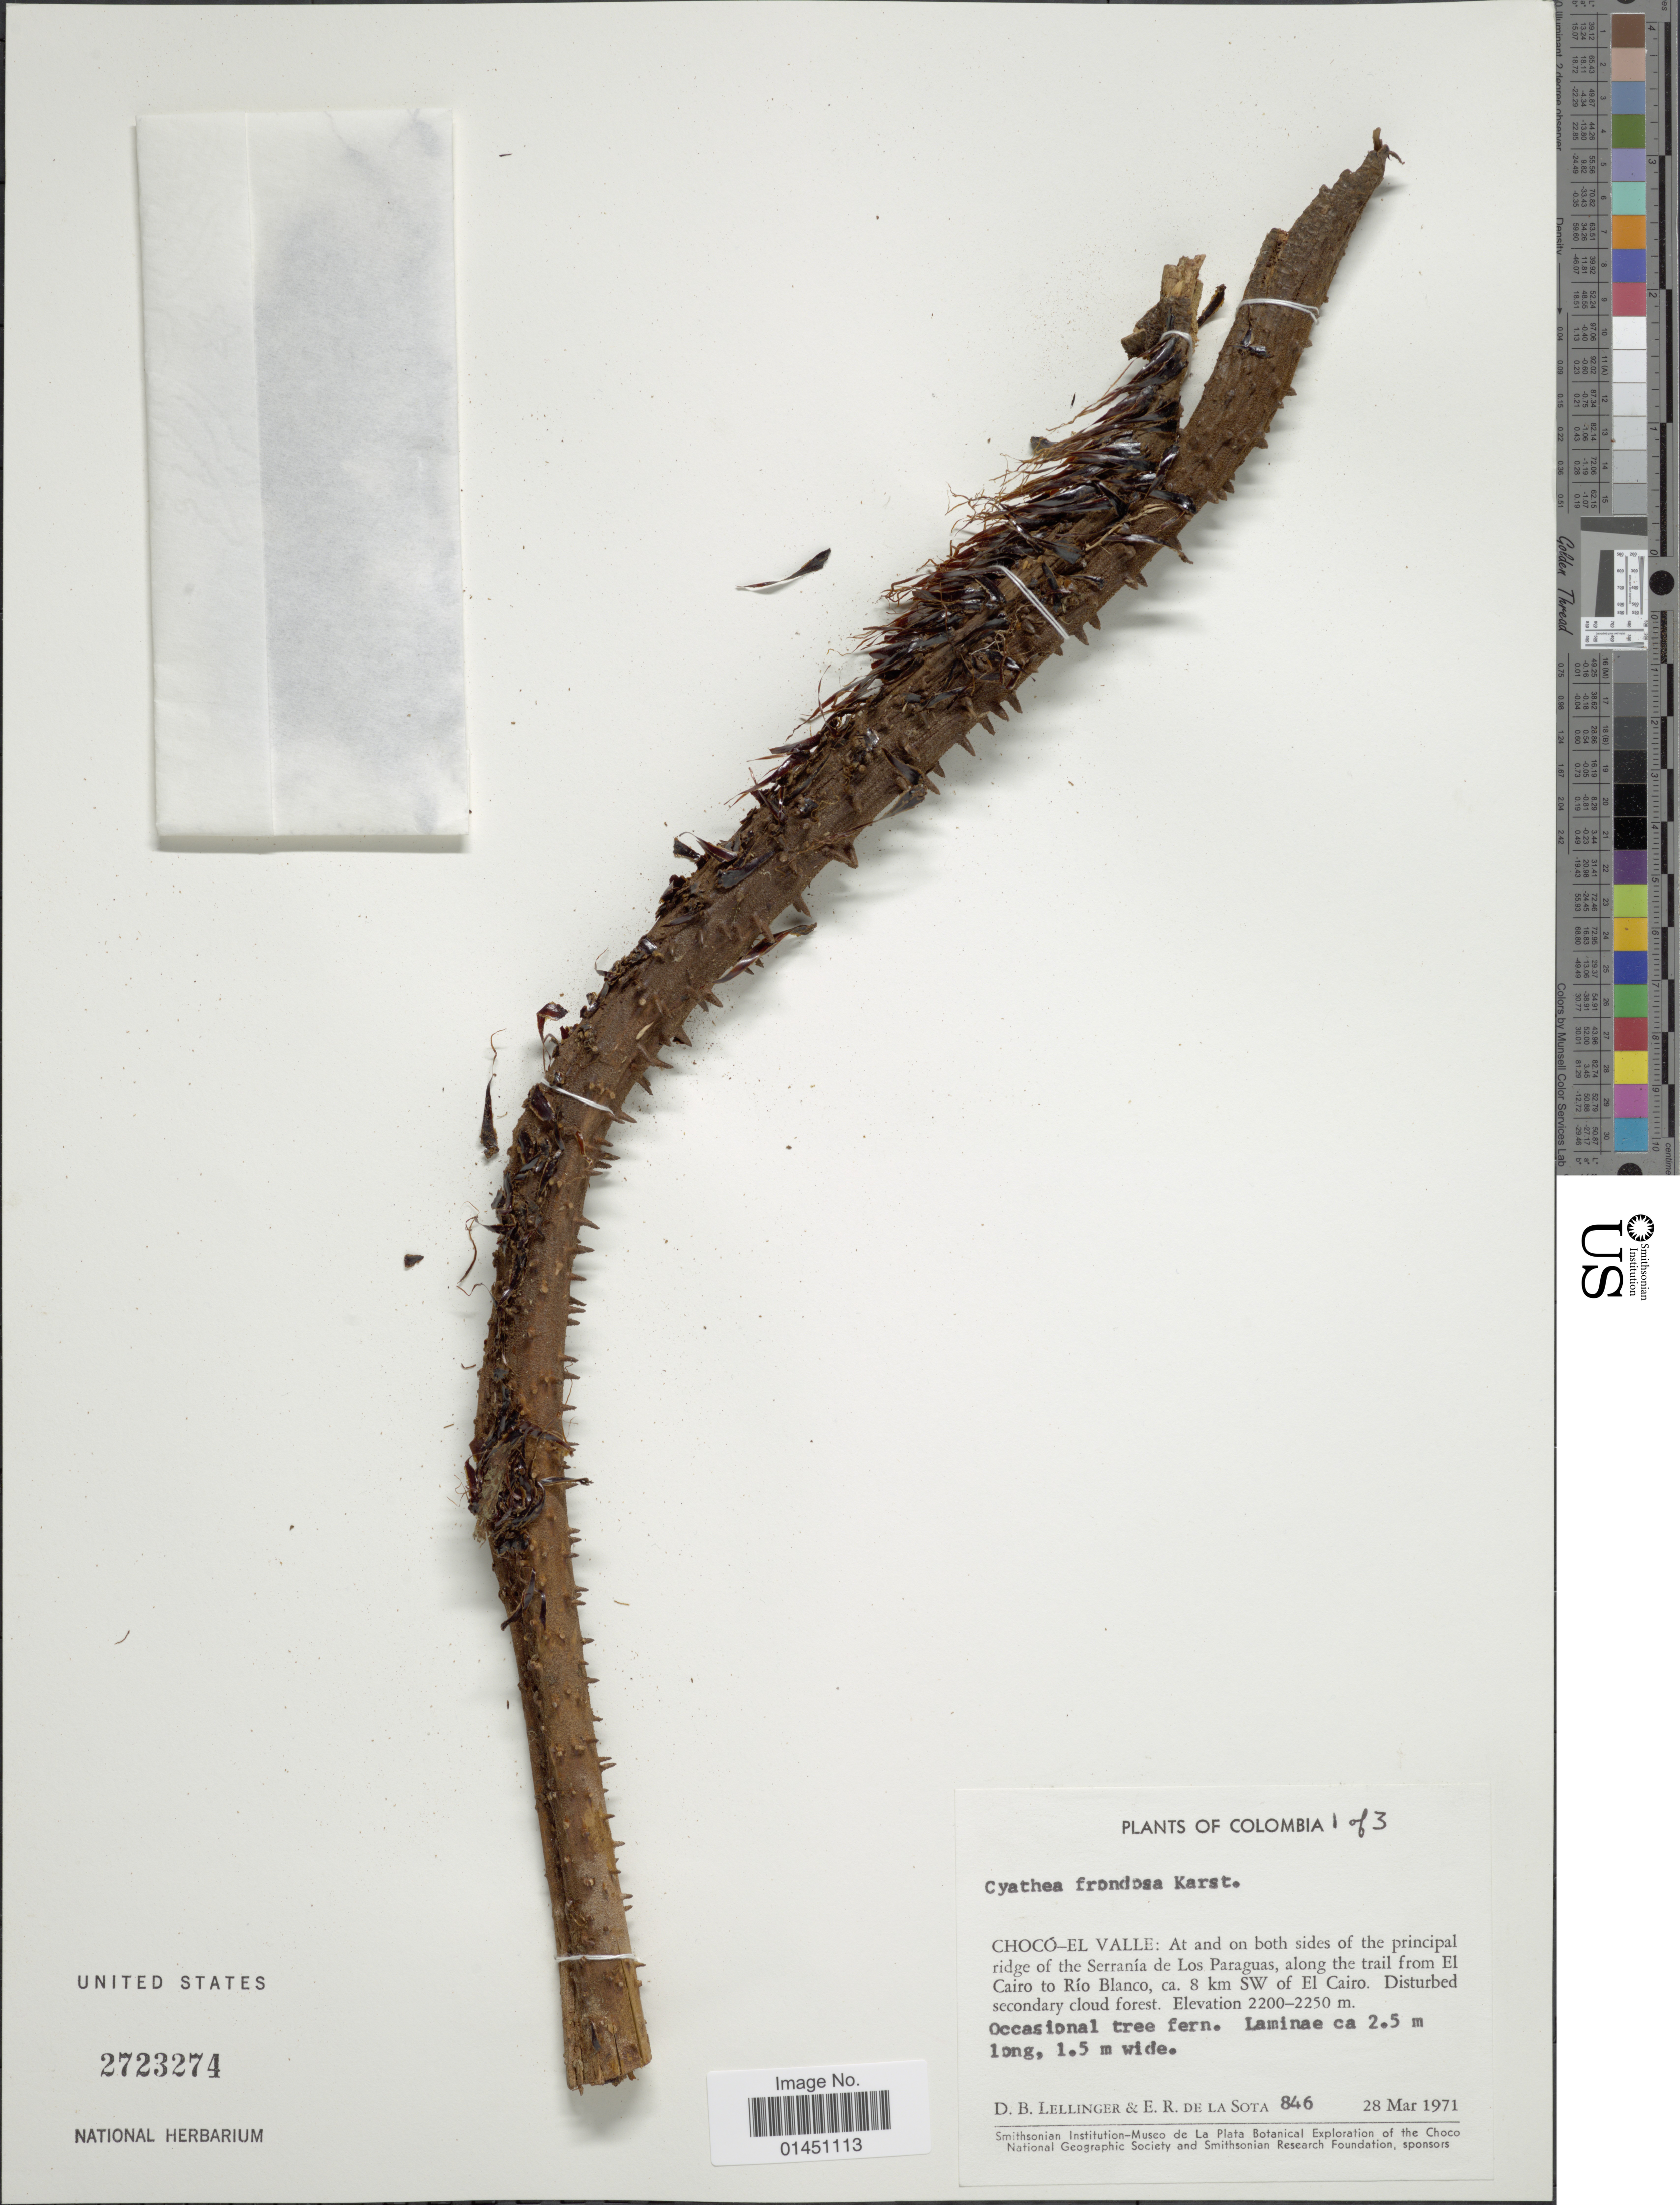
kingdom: Plantae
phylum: Tracheophyta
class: Polypodiopsida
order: Cyatheales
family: Cyatheaceae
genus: Cyathea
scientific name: Cyathea caracasana var. boliviensis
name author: (Rosenst.) R.M. Tryon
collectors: D. B. Lellinger & E. R. de la Sota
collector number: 846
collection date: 1971-03-28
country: Colombia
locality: Choco-El Valle: At and on both sides of the principal ridge of the Serrania de los Paraguas, along the trail from El Cairo to Rio Blanco, ca. 8 km SW of El Cairo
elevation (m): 2200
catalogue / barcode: US 2723274